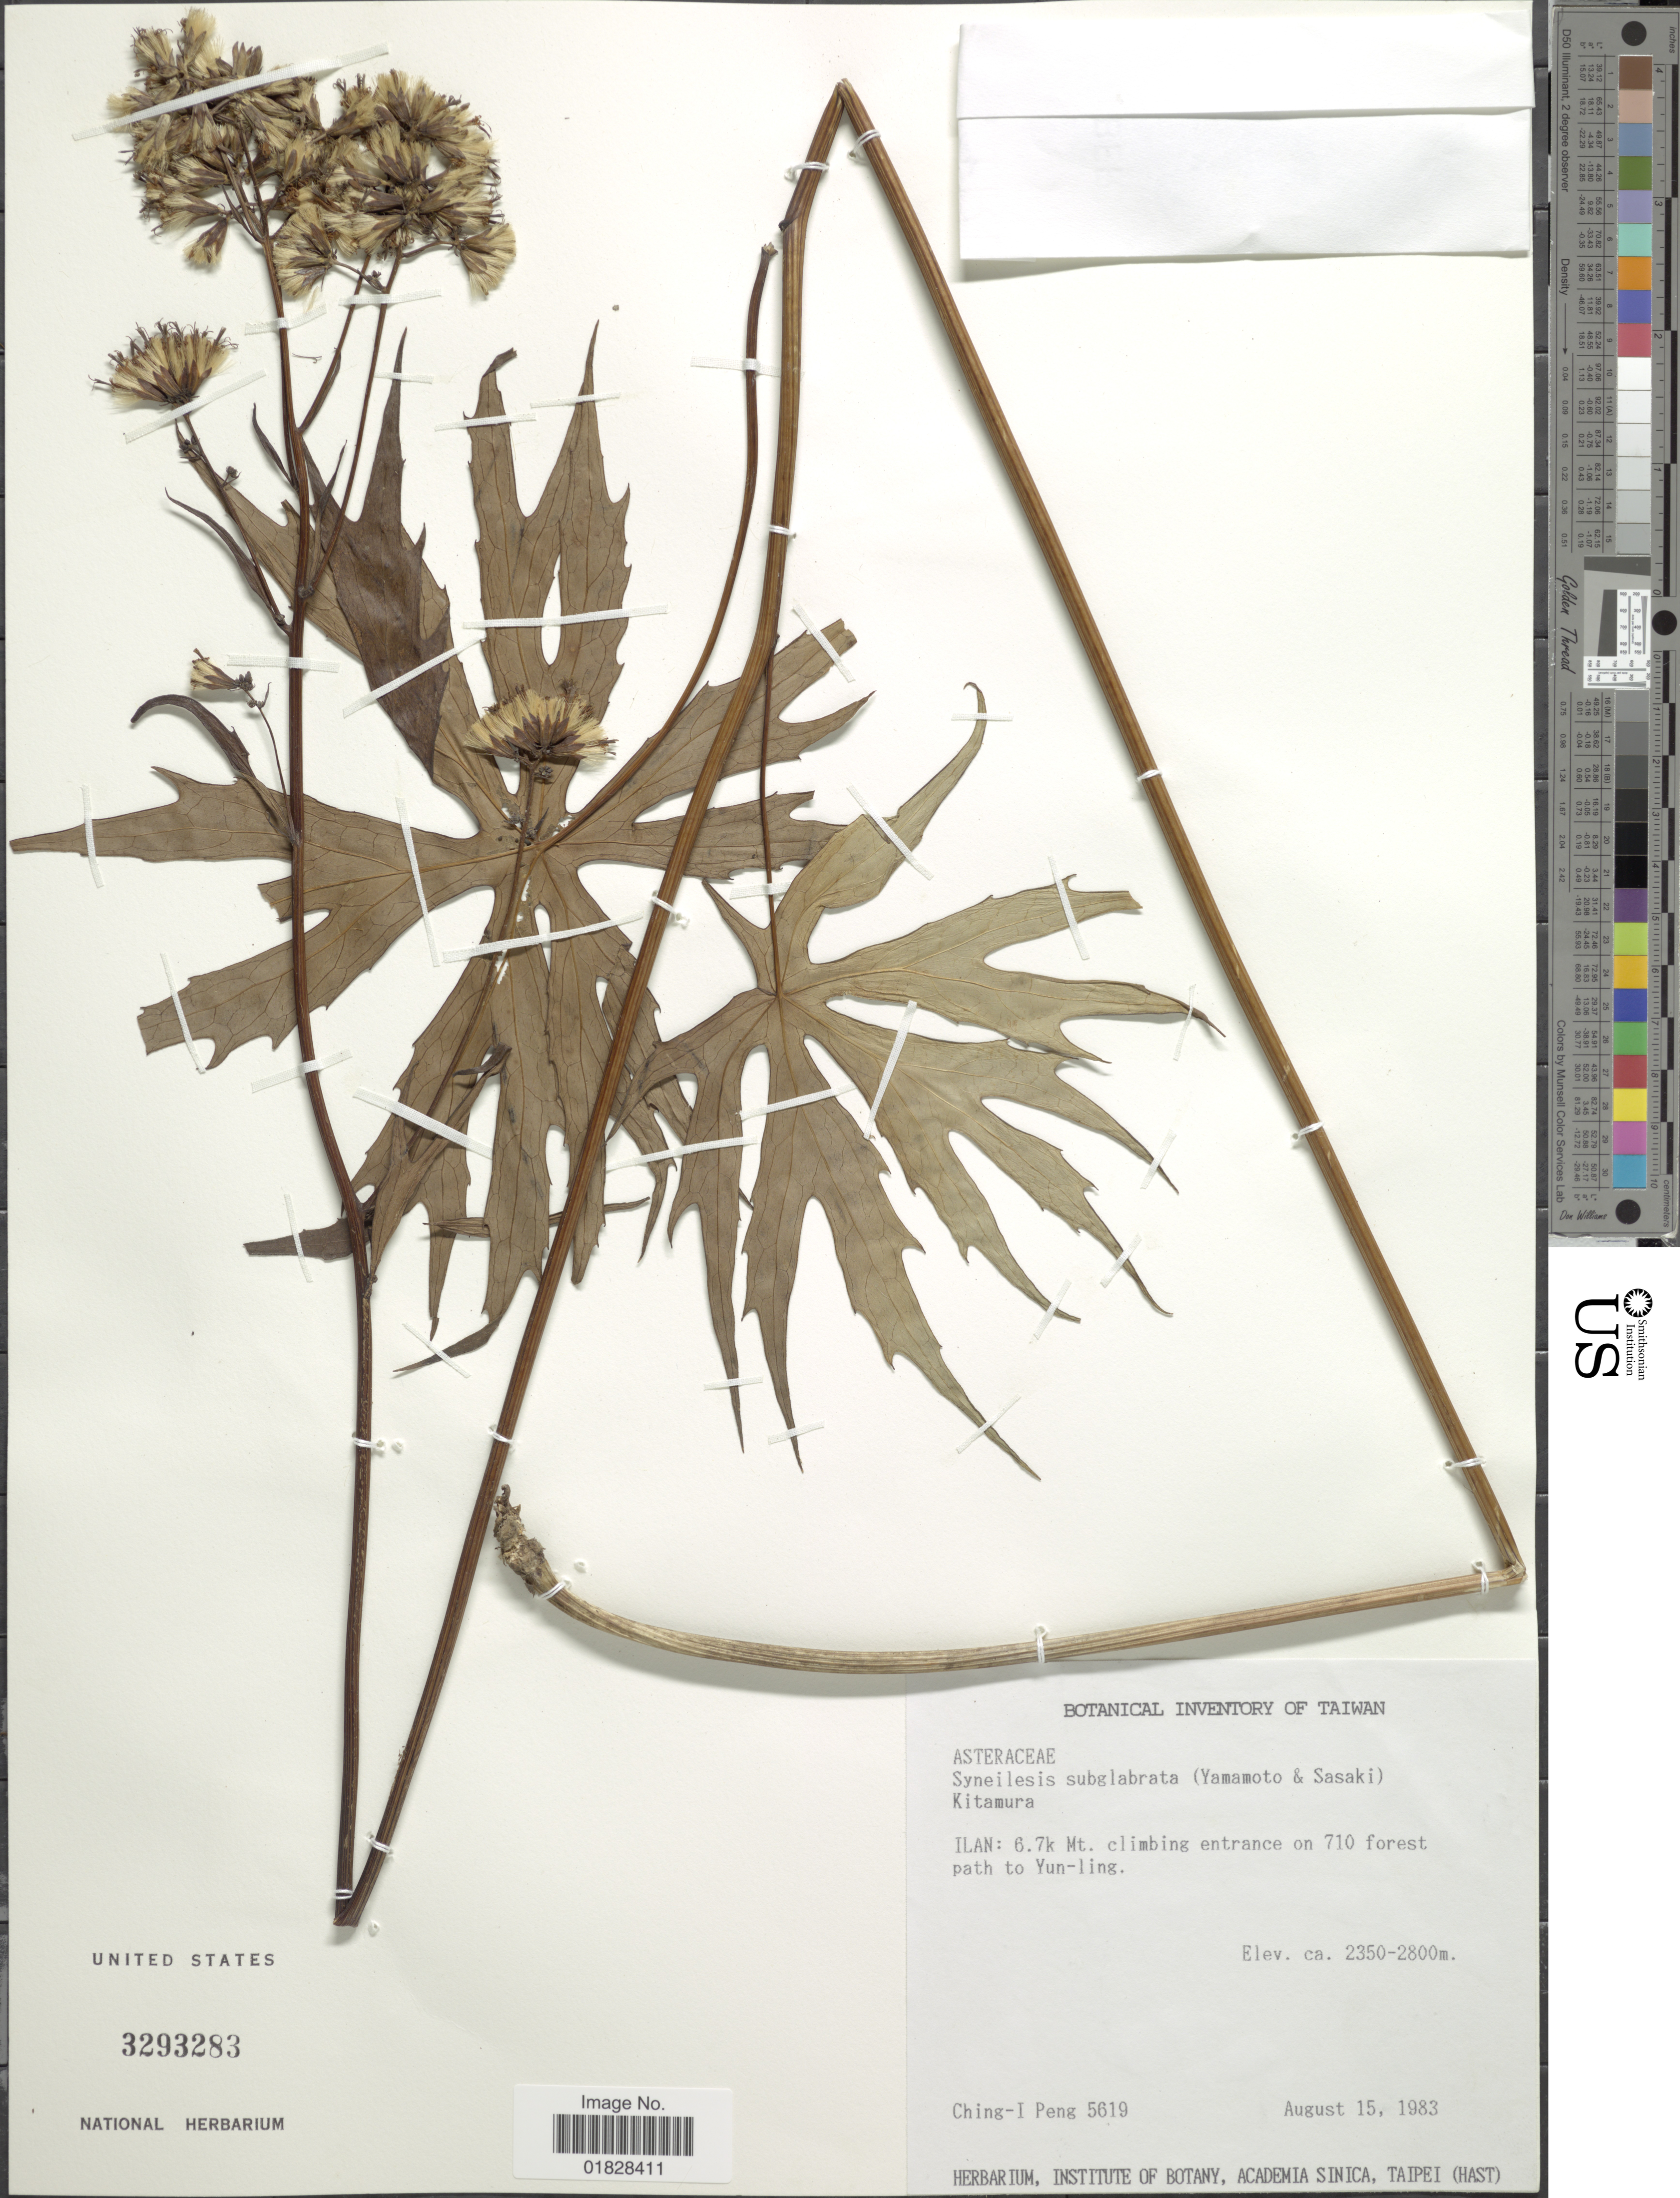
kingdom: Plantae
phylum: Tracheophyta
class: Magnoliopsida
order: Asterales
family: Asteraceae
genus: Syneilesis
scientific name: Syneilesis subglabrata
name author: (Yamam. & Sasaki) Kitam.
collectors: C.-I Peng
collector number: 5619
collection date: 1983-08-15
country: Taiwan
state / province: Ilan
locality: Ilan: 6.7k Mt. climbing entrance on 710 forest path to Yun-ling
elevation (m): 2350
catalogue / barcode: US 3293283